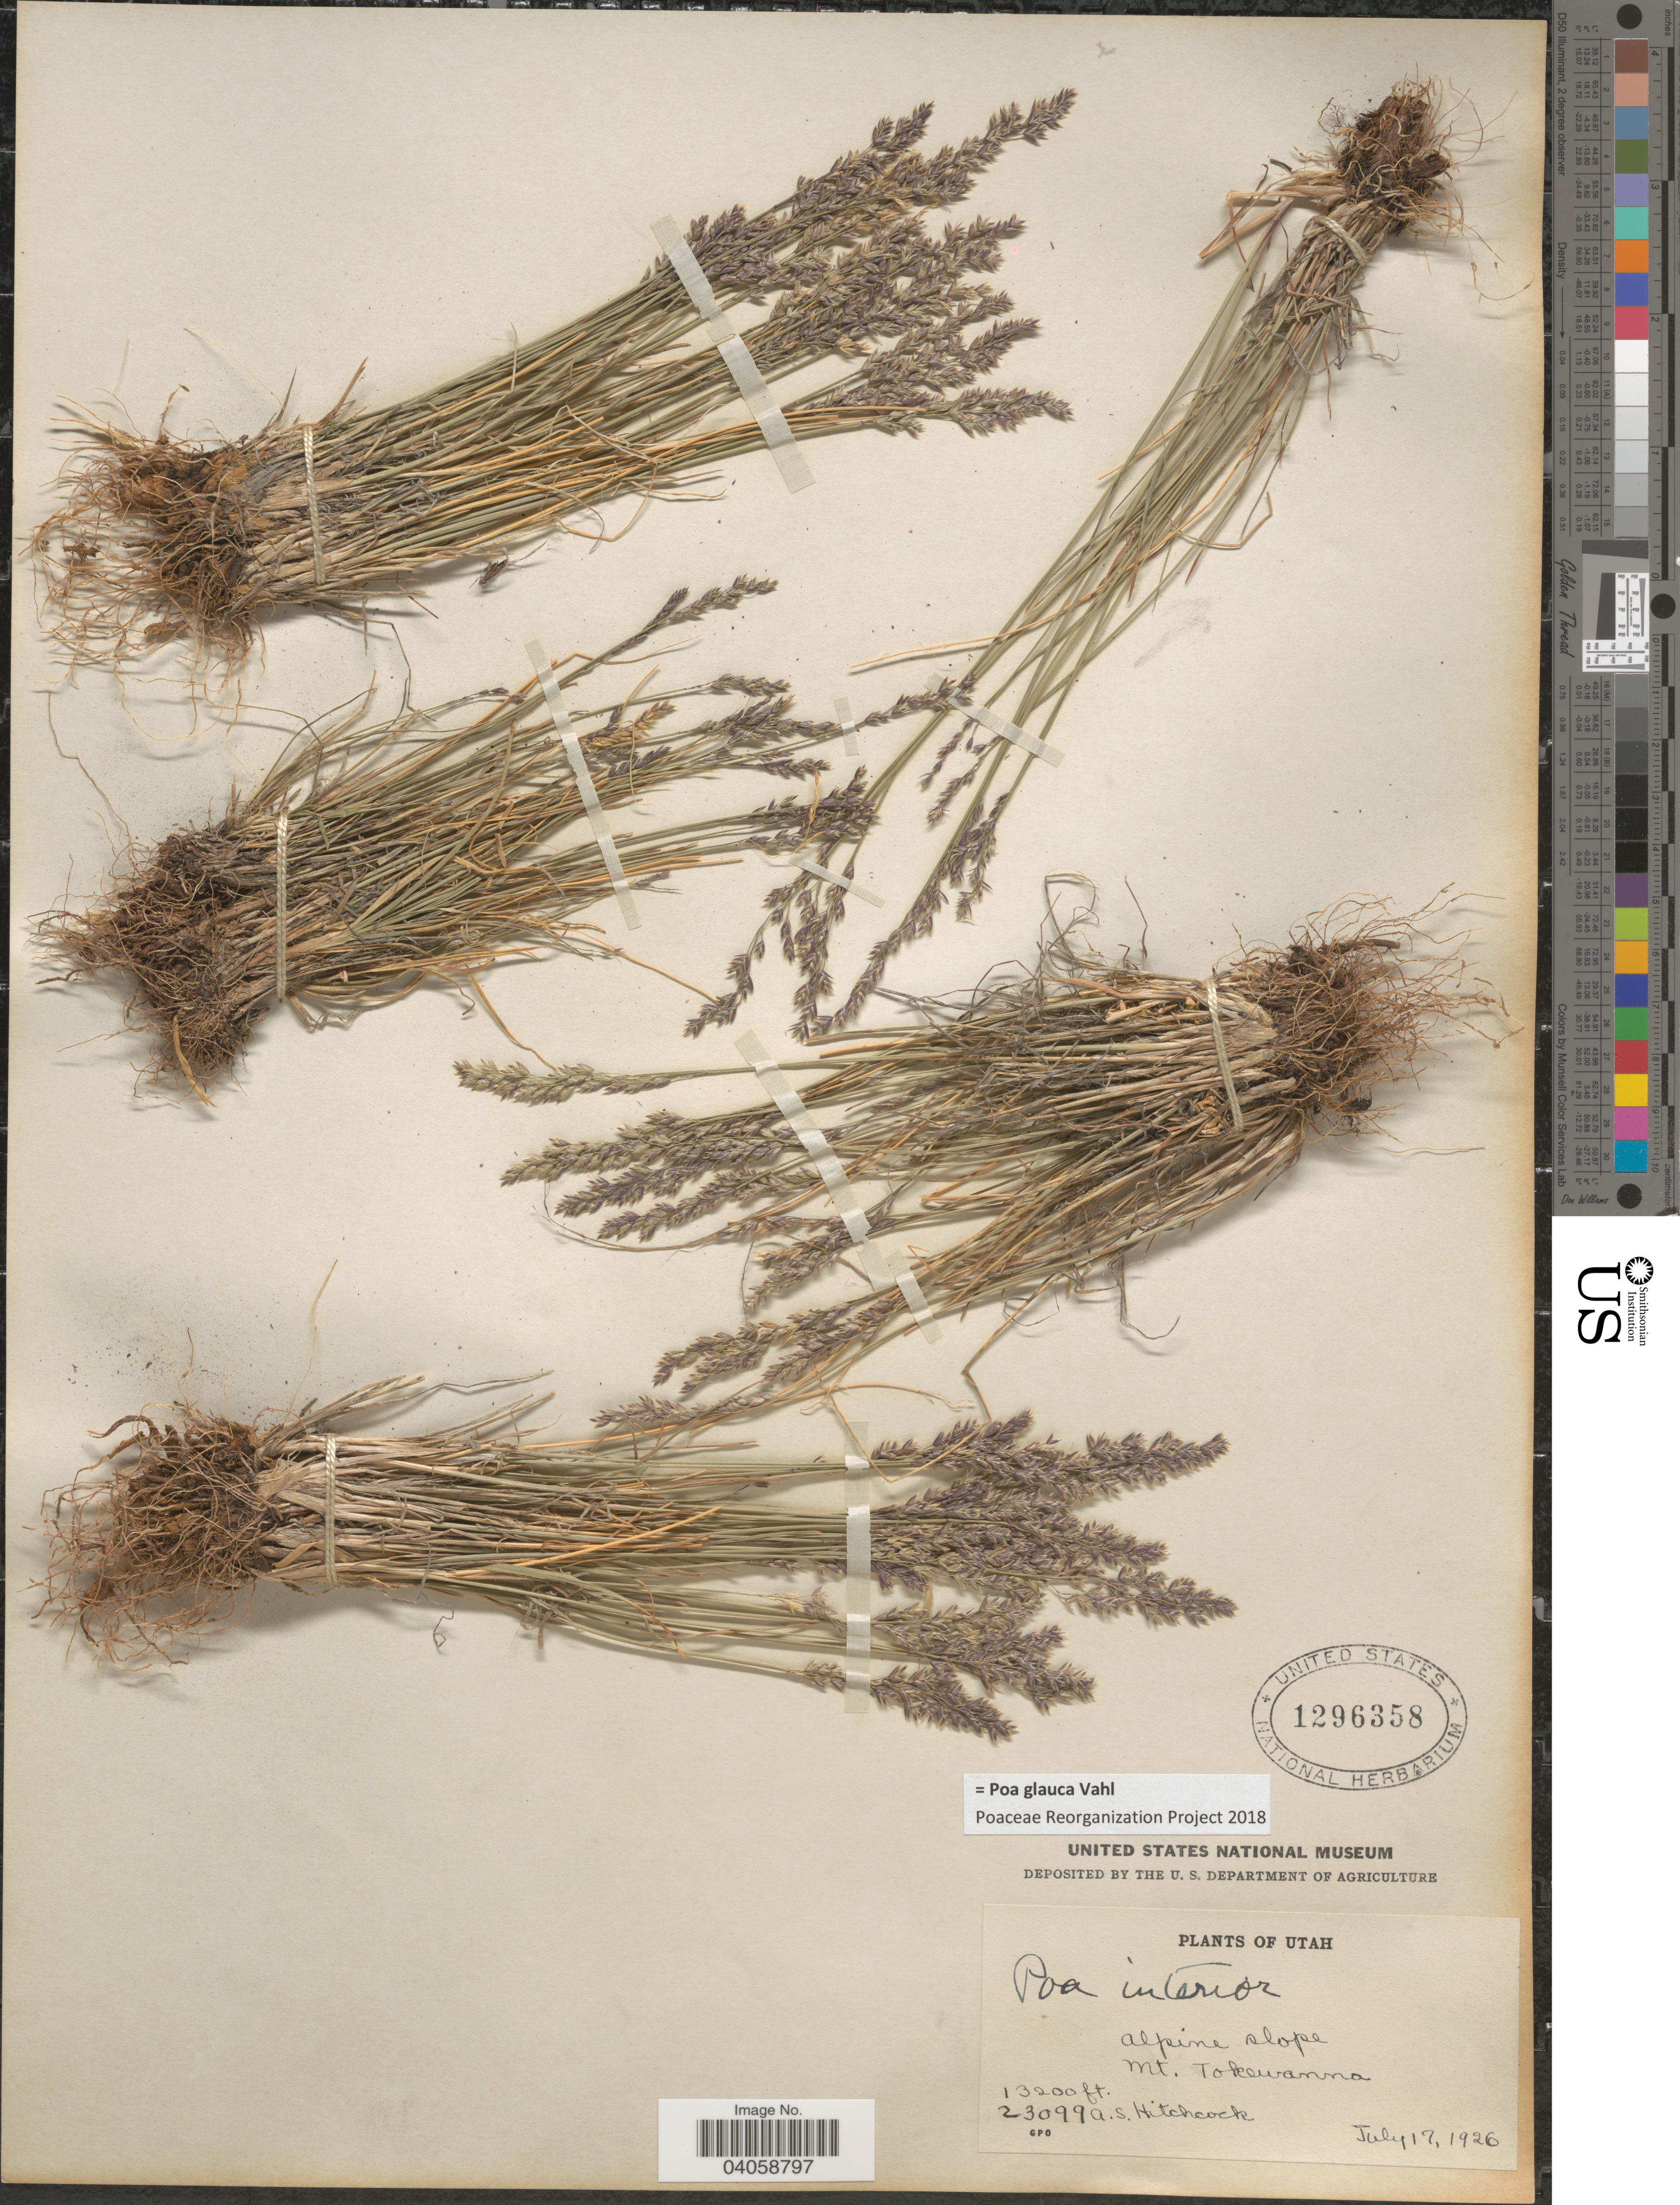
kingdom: Plantae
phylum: Tracheophyta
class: Liliopsida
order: Poales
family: Poaceae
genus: Poa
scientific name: Poa glauca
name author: Vahl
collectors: A. S. Hitchcock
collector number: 23099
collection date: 1926-07-17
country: United States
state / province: Utah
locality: Alpine slope, Mt. Tokewanna.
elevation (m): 4023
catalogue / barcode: US 1296358